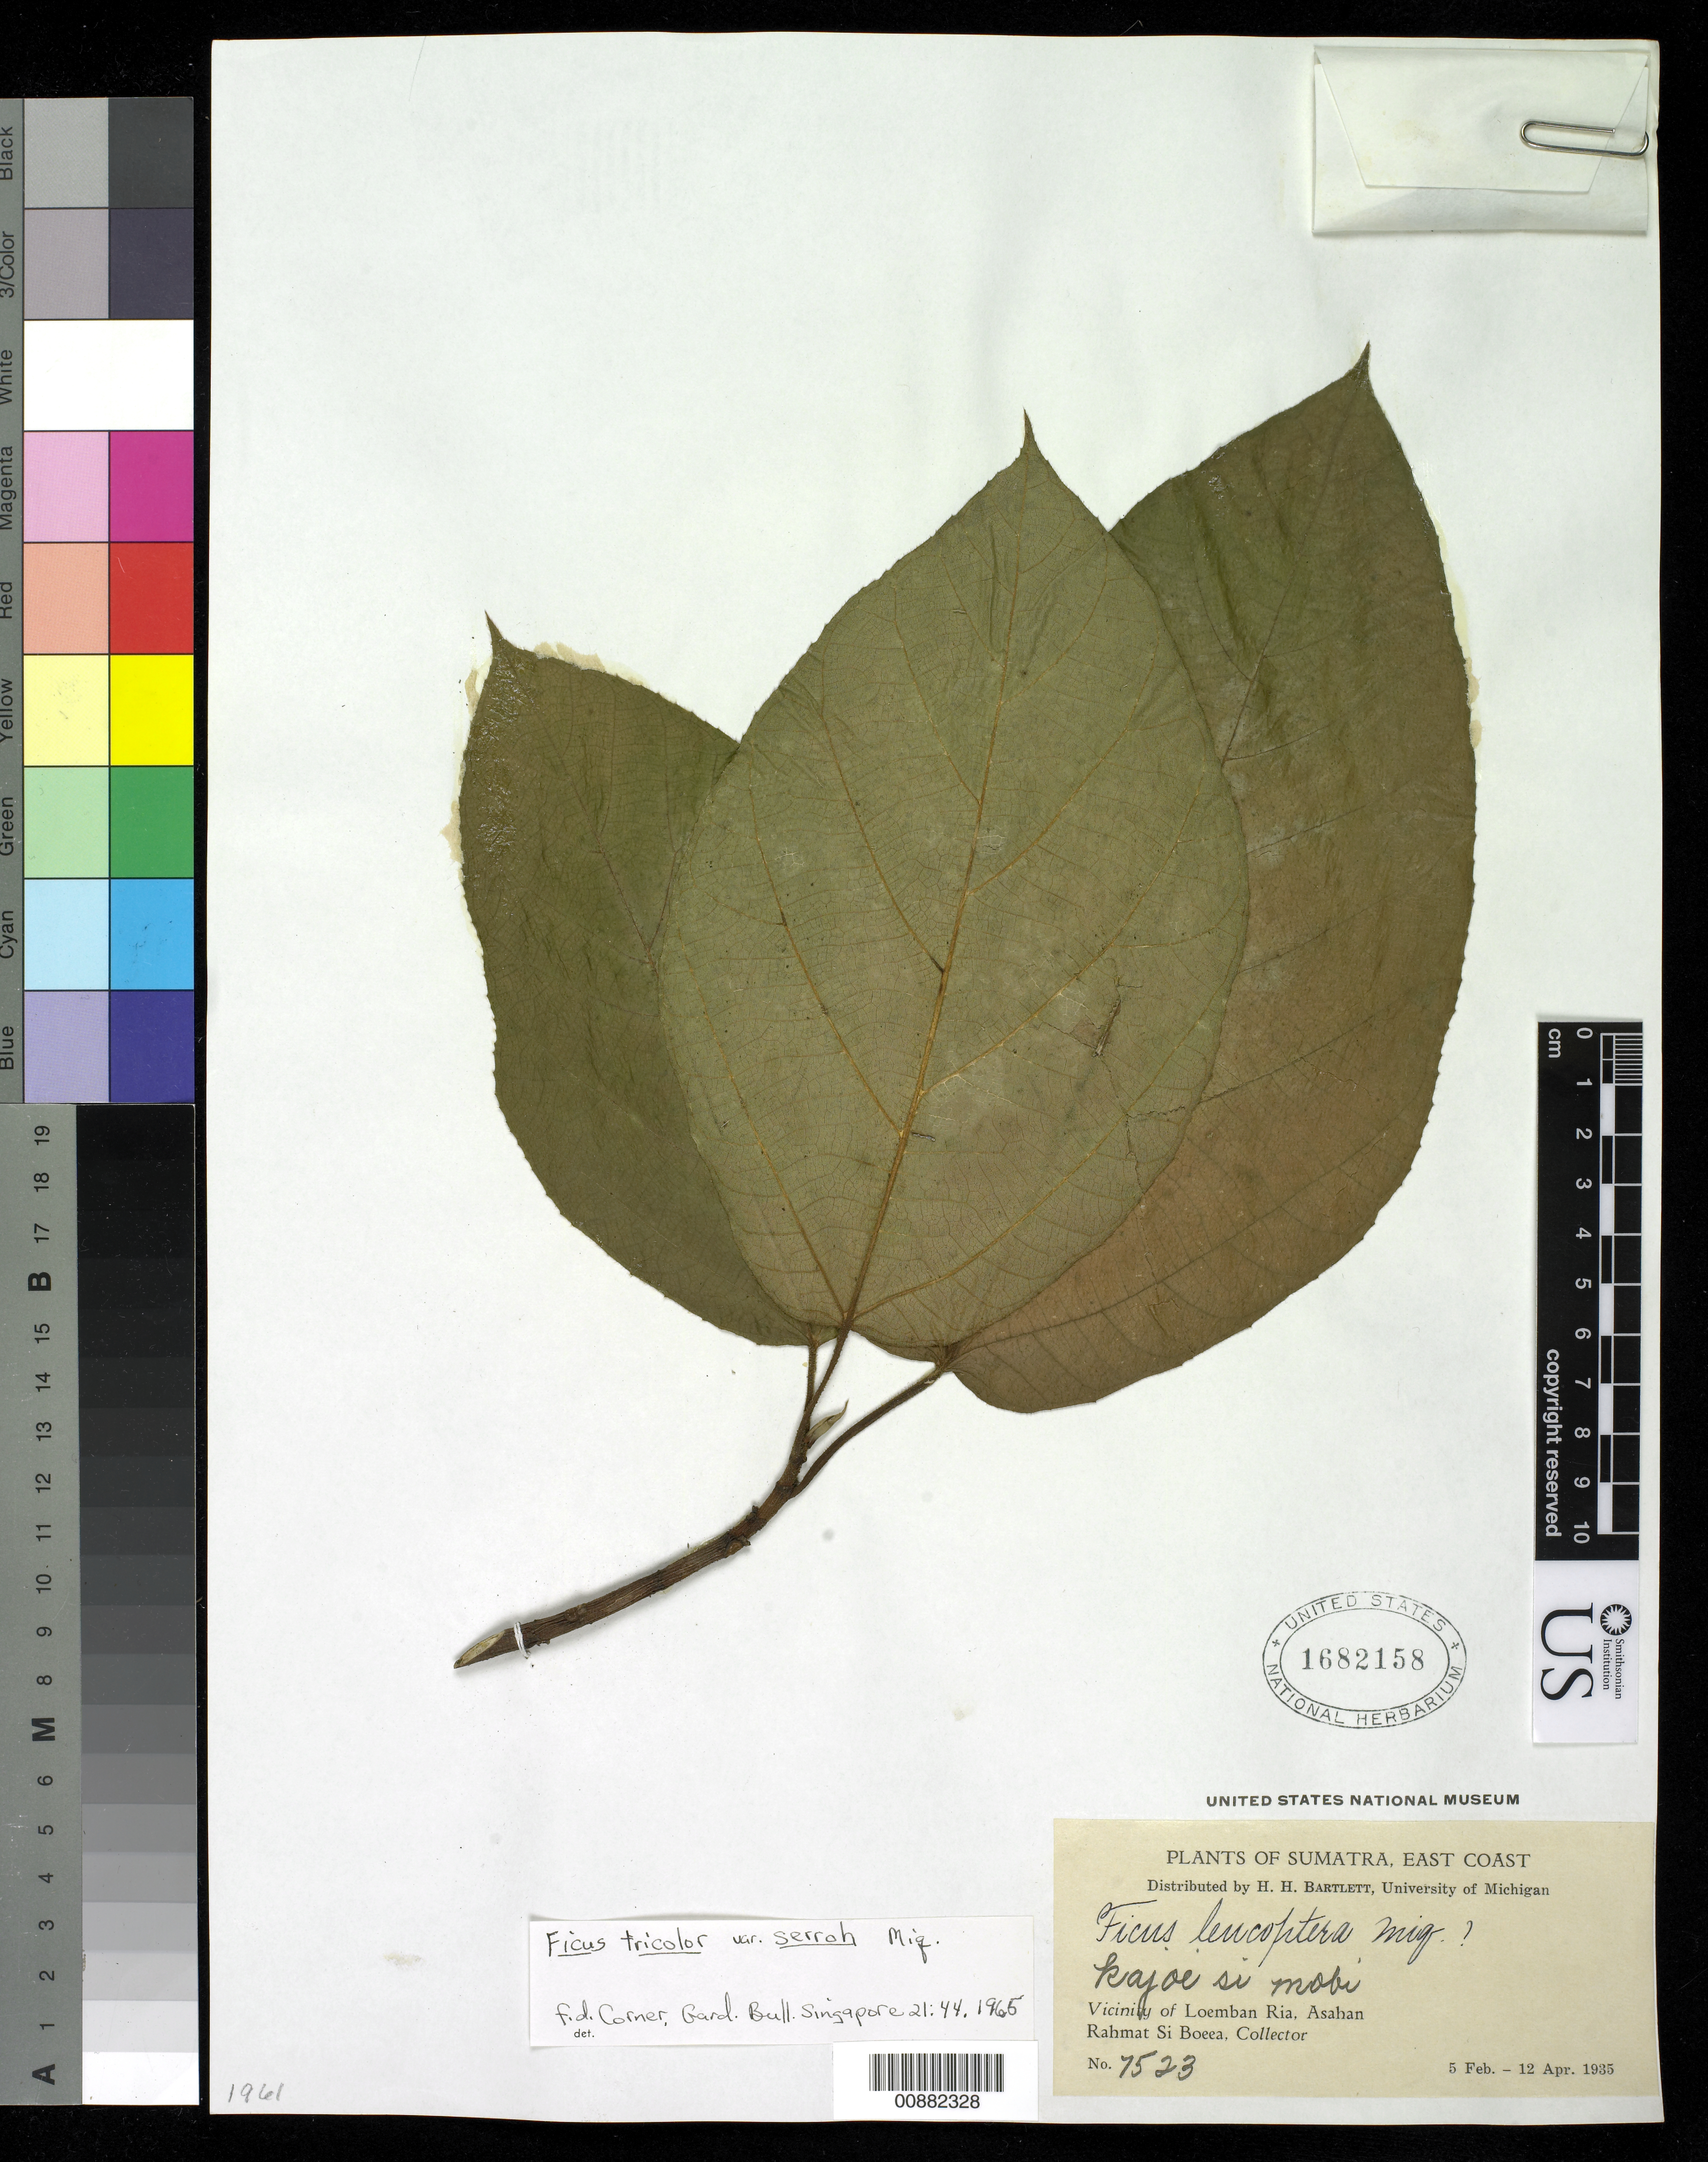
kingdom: Plantae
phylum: Tracheophyta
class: Magnoliopsida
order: Rosales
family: Moraceae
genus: Ficus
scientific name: Ficus tricolor var. serroh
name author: Miq.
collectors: Rahmat Si Boeea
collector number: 7523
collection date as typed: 05 Feb 1935 to 12 Apr 1935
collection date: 1935-02-05/1935-04-12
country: Indonesia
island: Sumatra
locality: Vicinity of Loemban Ria, Asahan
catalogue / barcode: US 1682158